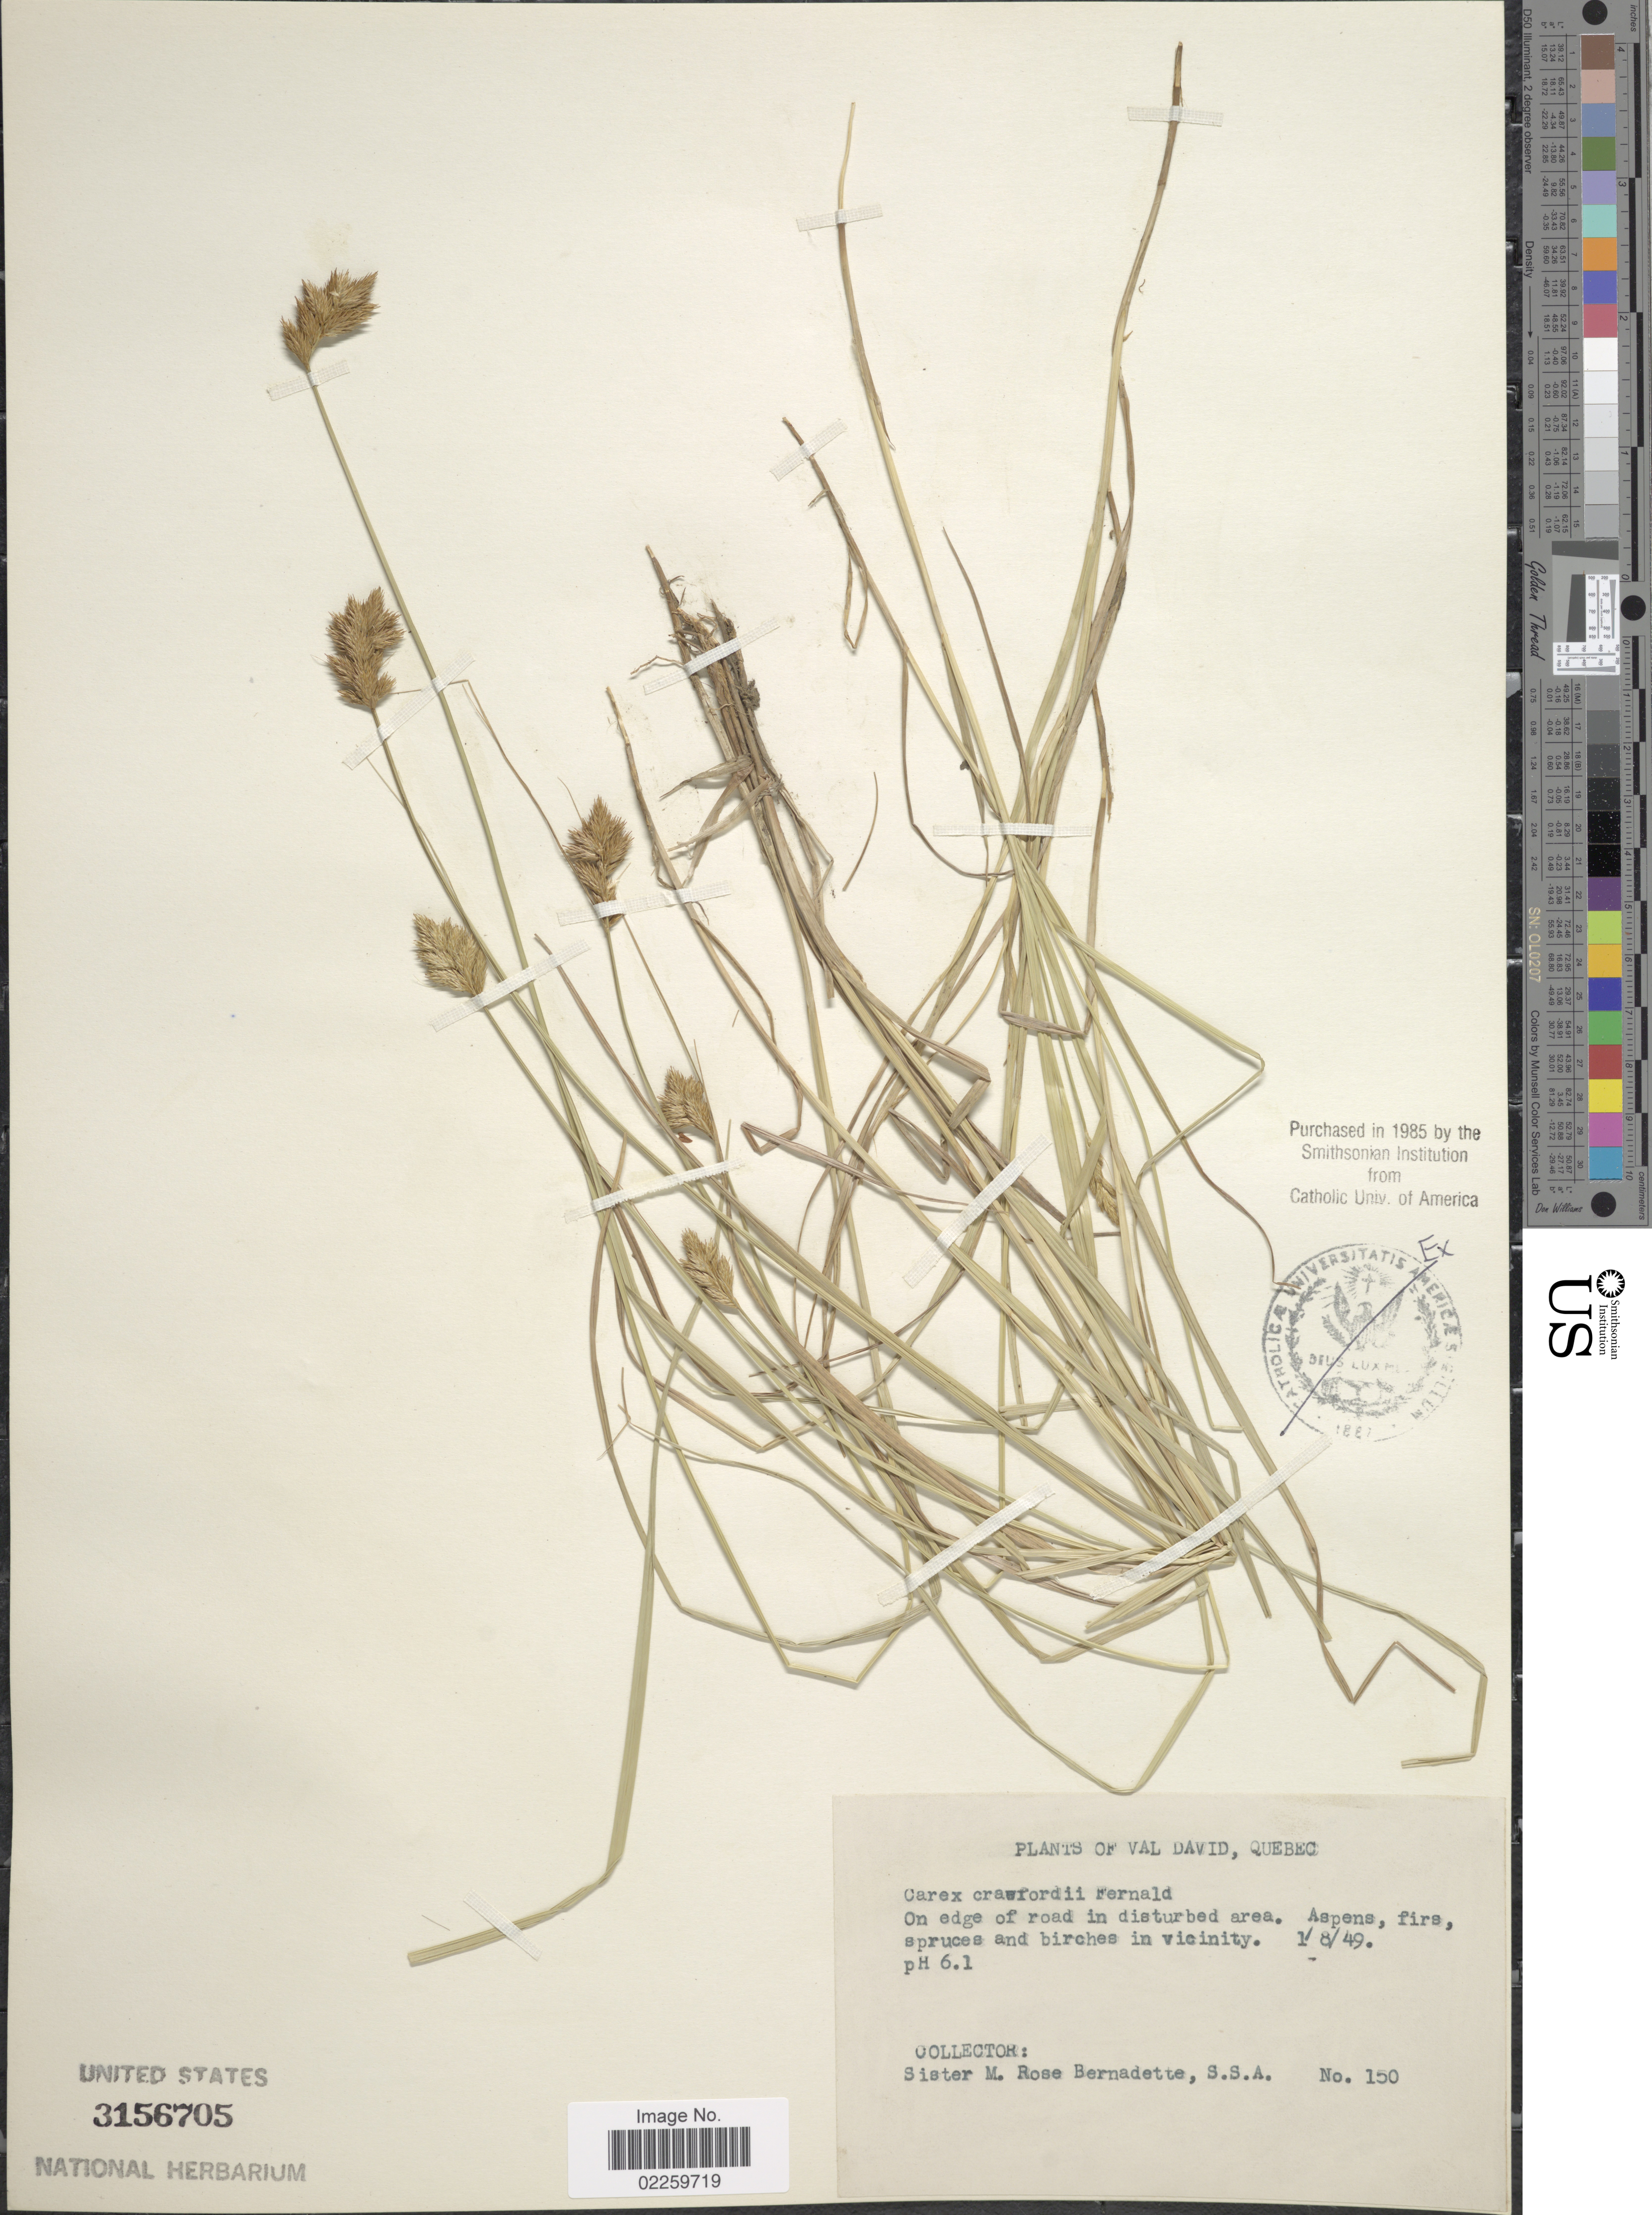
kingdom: Plantae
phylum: Tracheophyta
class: Liliopsida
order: Poales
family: Cyperaceae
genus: Carex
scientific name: Carex crawfordii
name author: Fernald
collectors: M. Bernadette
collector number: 150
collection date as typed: Transcribed d/m/y: 1/8/49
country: Canada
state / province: Quebec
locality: Val David, on edge of road in disturbed area, Aspens, firs, spruces and birches in vicinity.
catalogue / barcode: US 3156705